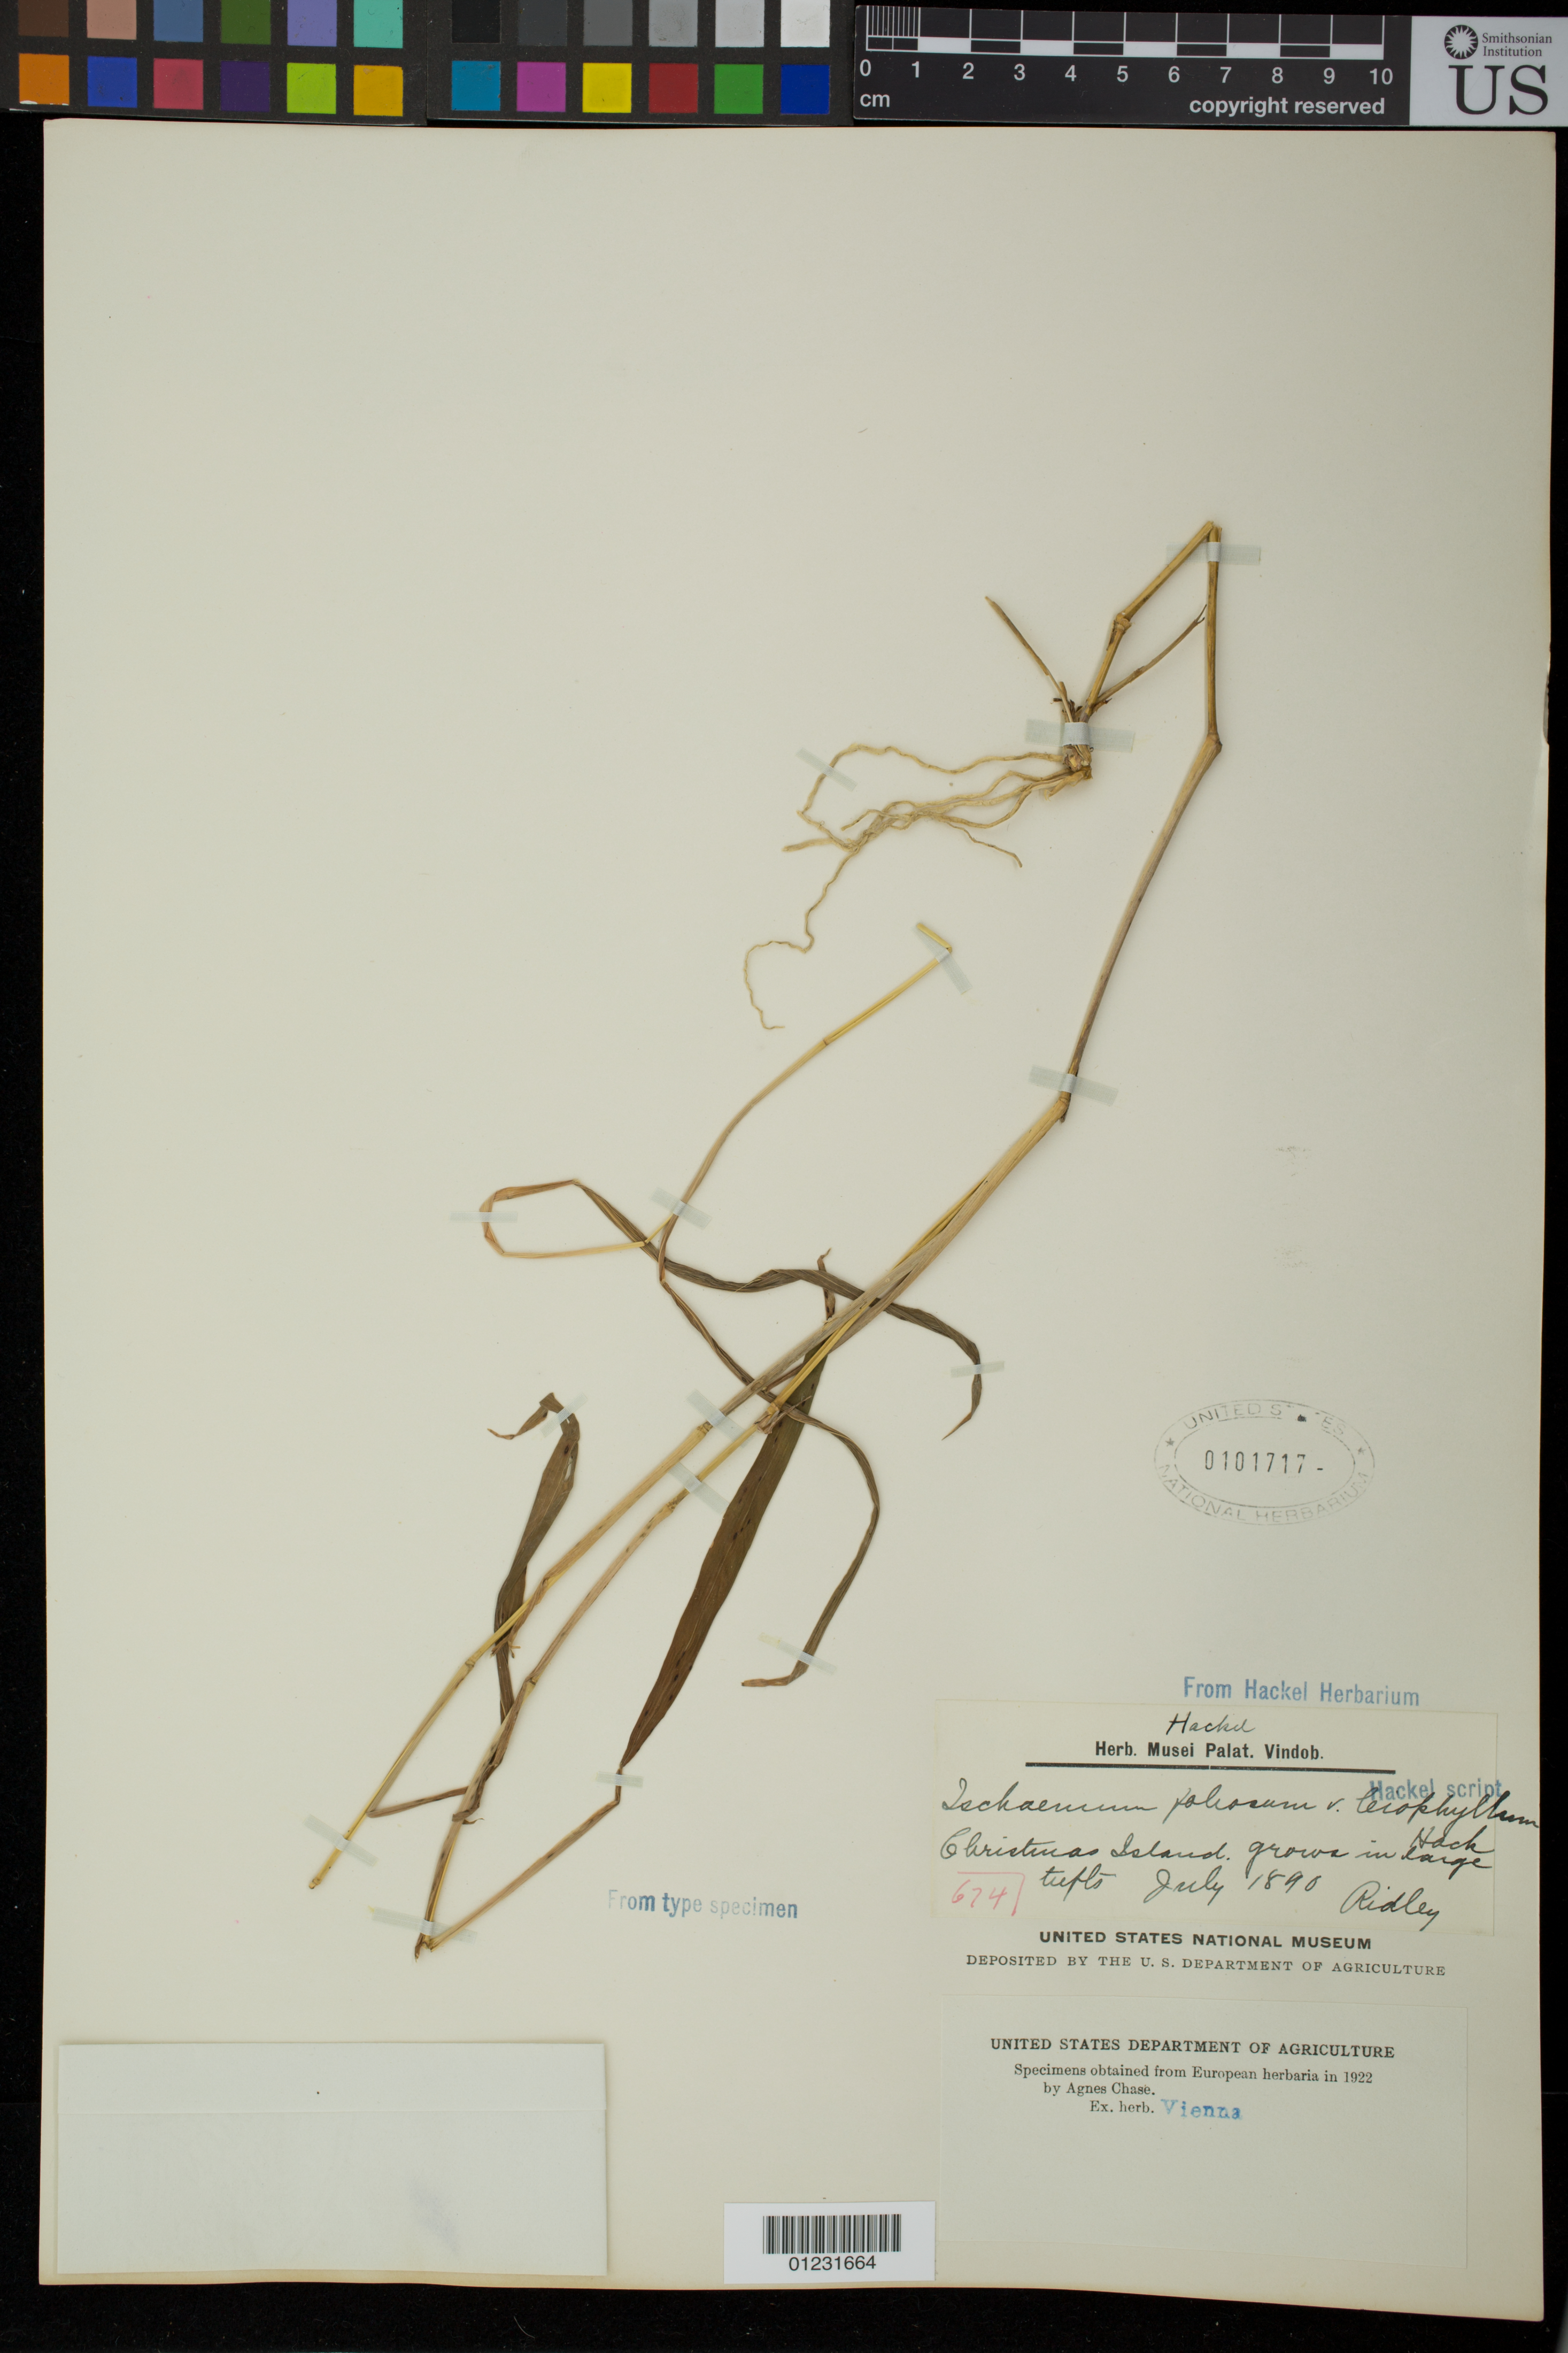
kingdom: Plantae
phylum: Tracheophyta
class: Liliopsida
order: Poales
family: Poaceae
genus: Ischaemum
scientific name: Ischaemum foliosum var. leiophyllum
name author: Hack. ex Ridl.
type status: Type Collection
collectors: H. N. Ridley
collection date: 1890-07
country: Australia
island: Christmas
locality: Christmas Island.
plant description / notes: Fragmentary material of type specimen ex herb. Vienna.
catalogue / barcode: US 101717